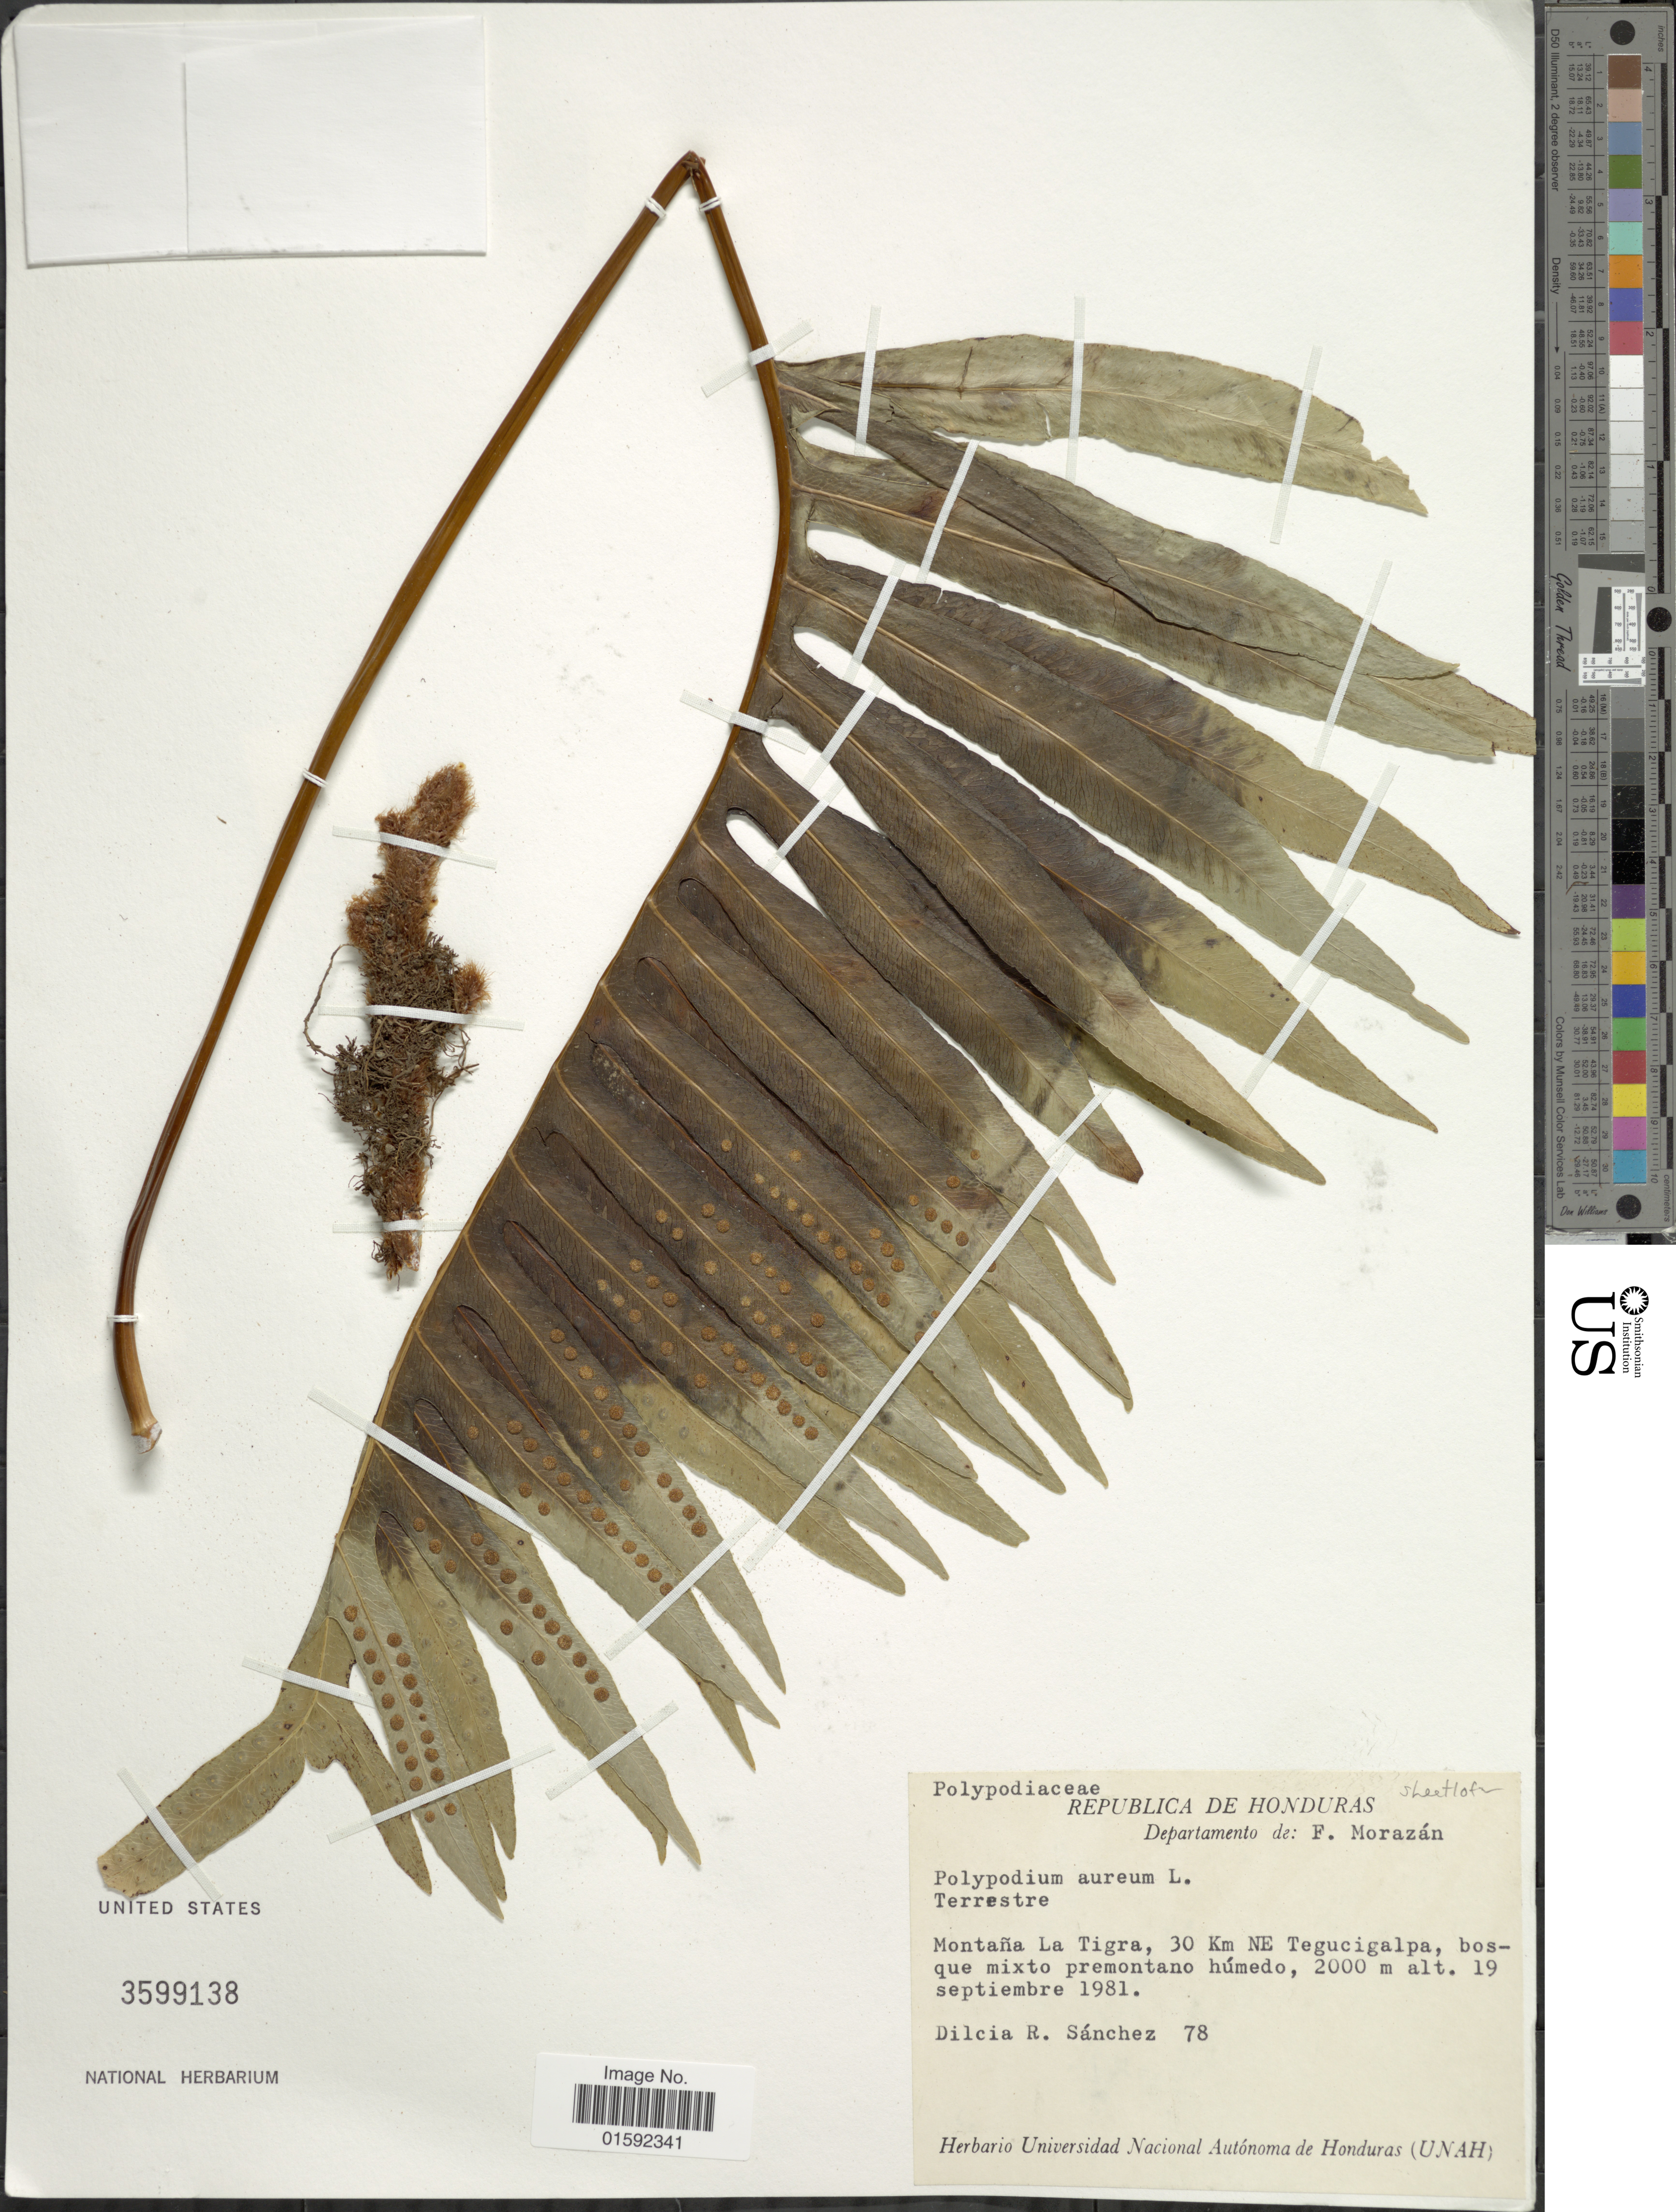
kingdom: Plantae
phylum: Tracheophyta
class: Polypodiopsida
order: Polypodiales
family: Polypodiaceae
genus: Phlebodium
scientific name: Phlebodium pseudoaureum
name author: (Cav.) Lellinger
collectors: D. Sánchez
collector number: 78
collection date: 1981-09-19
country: Honduras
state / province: Fco. Morazán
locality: Republica, de Honduras, Montaña La Tigra, 30 Km NE Tegucigalpa.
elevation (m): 2000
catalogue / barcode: US 3599138